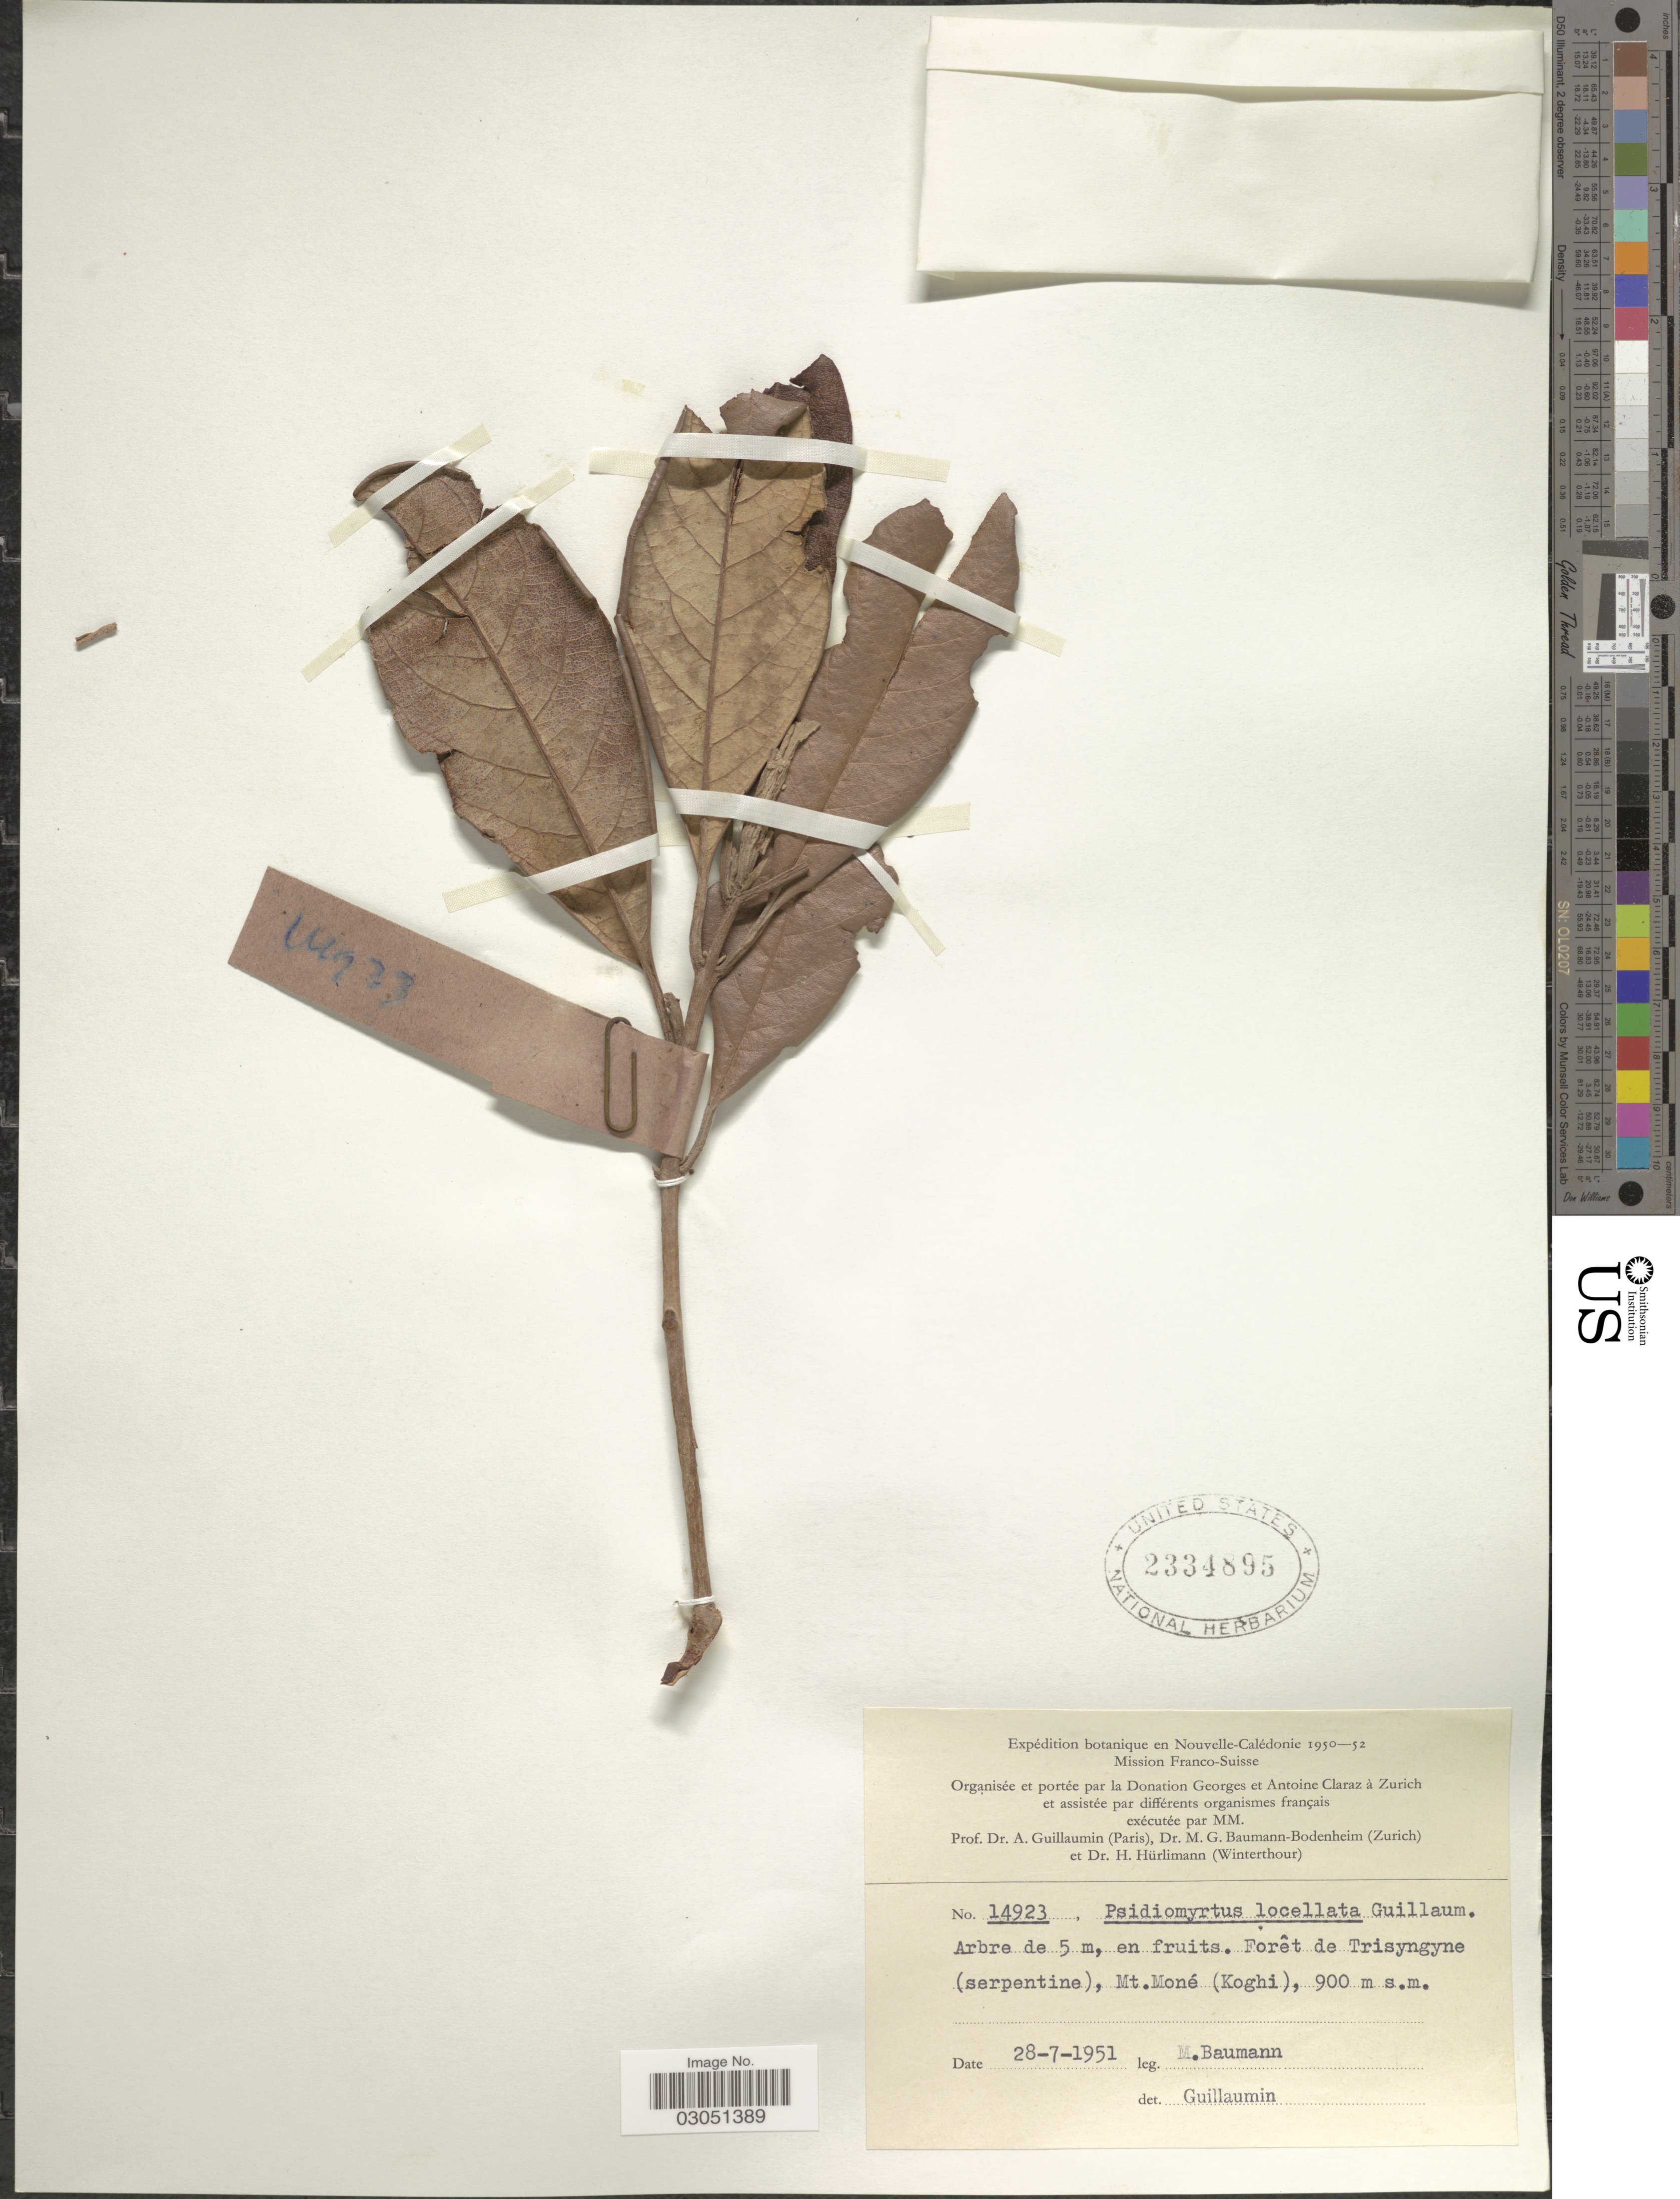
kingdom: Plantae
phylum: Tracheophyta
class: Magnoliopsida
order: Myrtales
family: Myrtaceae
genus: Rhodomyrtus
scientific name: Rhodomyrtus locellata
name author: (Guillaumin) Burret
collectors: M. G. Baumann-Bodenheim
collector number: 14923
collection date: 1951-07-28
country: New Caledonia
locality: Nouvelle-Calédonie, Forêt de Trisyngyne (serpentine), Mt. Moné (Koghi).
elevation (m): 900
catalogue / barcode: US 2334895